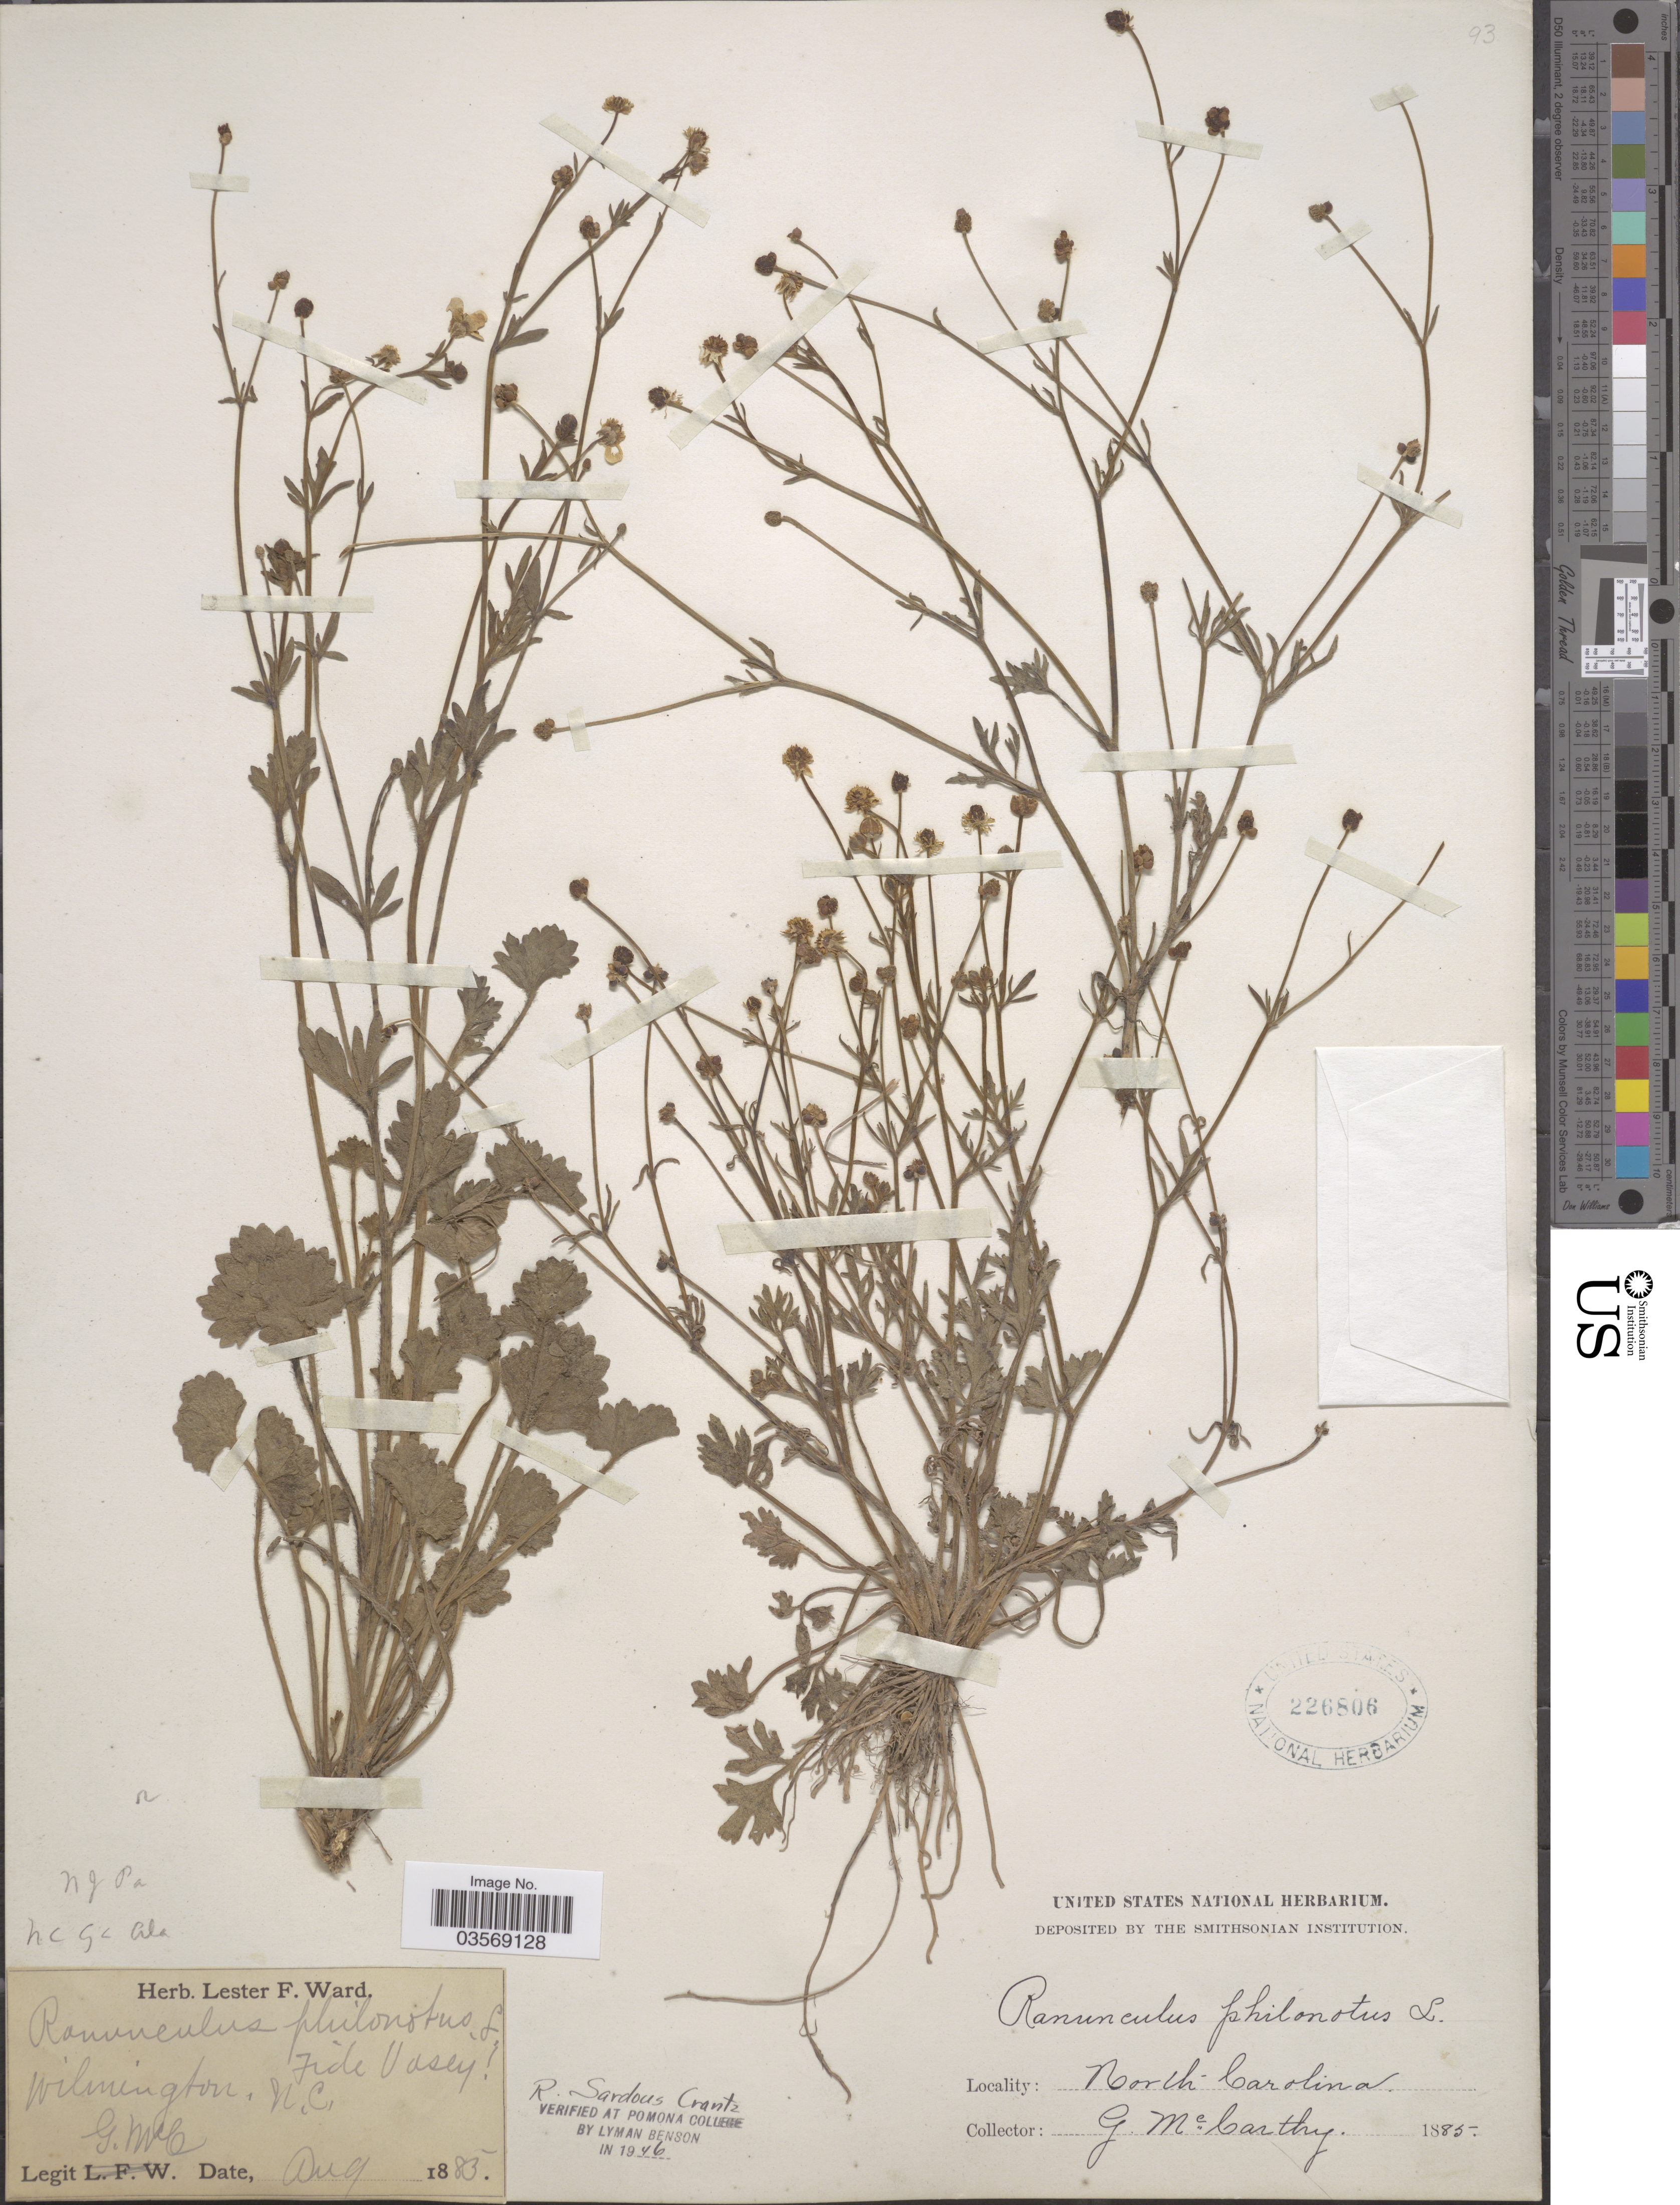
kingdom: Plantae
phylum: Tracheophyta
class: Magnoliopsida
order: Ranunculales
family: Ranunculaceae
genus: Ranunculus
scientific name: Ranunculus sardous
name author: Crantz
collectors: G. McCarthy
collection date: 1885-08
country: United States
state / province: North Carolina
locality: Wilmington.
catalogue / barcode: US 226806